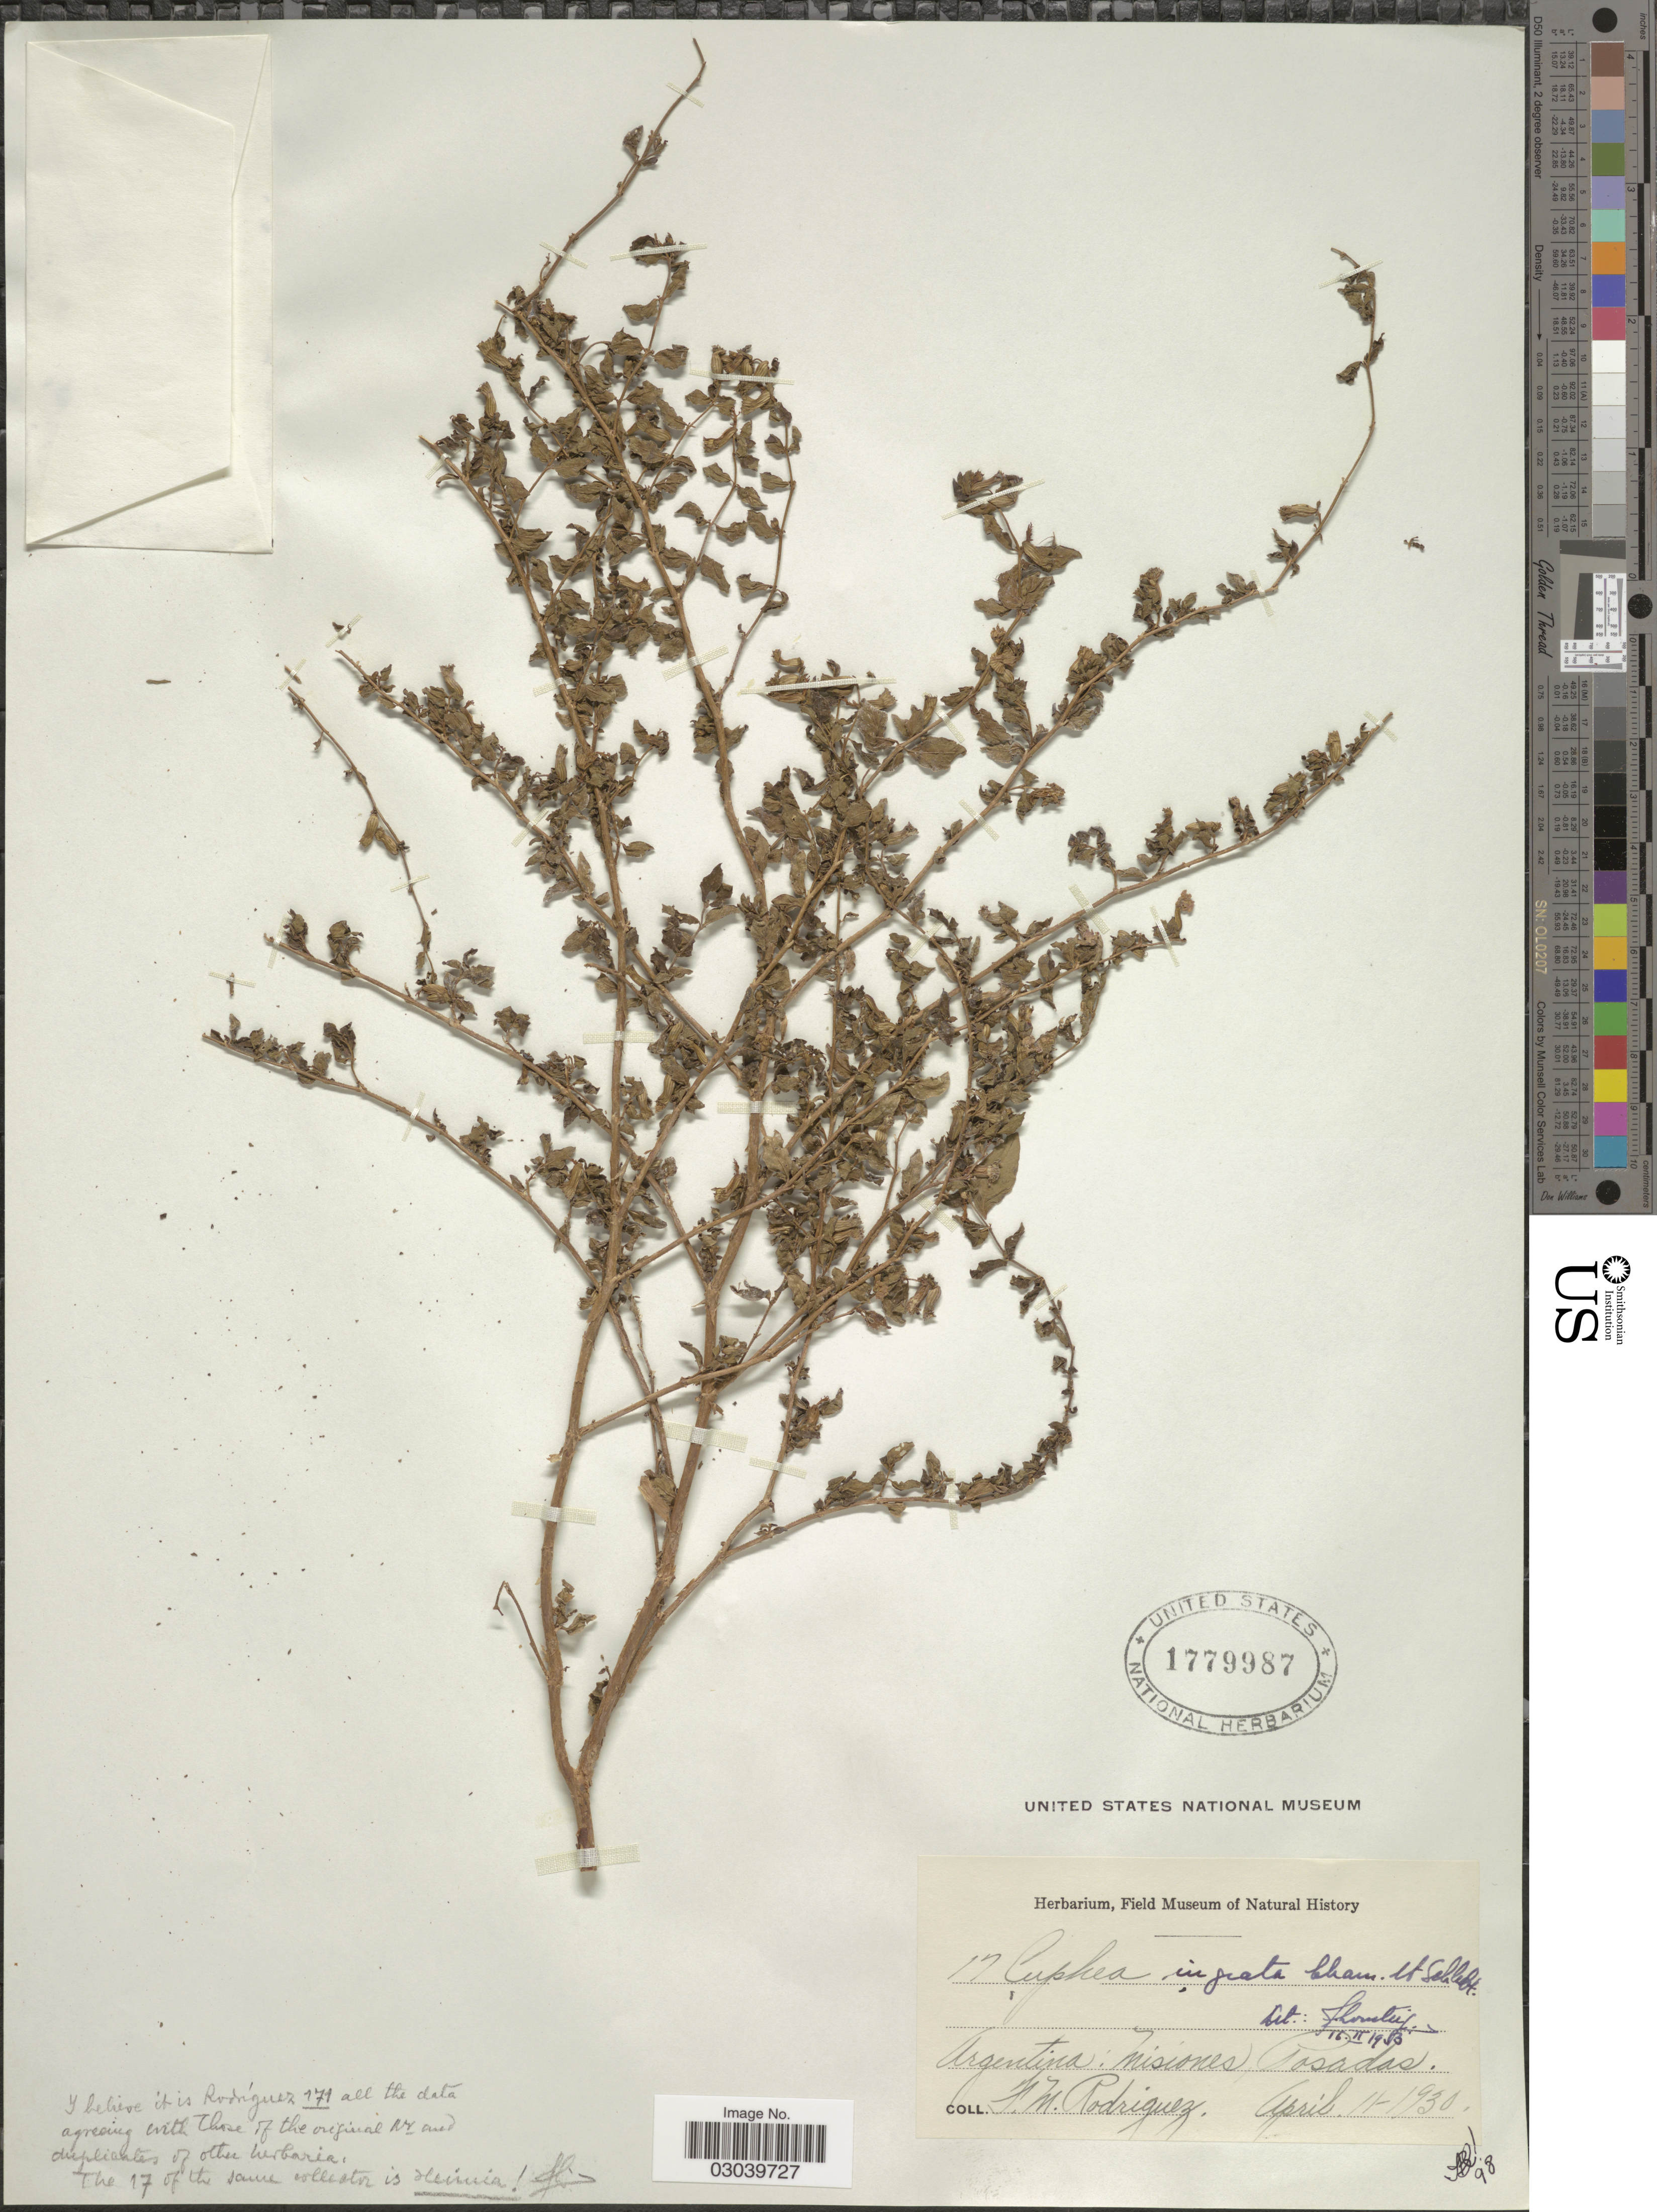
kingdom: Plantae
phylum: Tracheophyta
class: Magnoliopsida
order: Myrtales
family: Lythraceae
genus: Cuphea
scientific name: Cuphea ingrata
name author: Cham. & Schltdl.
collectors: J. Rodriguez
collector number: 17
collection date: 1930-04-11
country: Argentina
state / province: Misiones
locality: Posadas.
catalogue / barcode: US 1779987